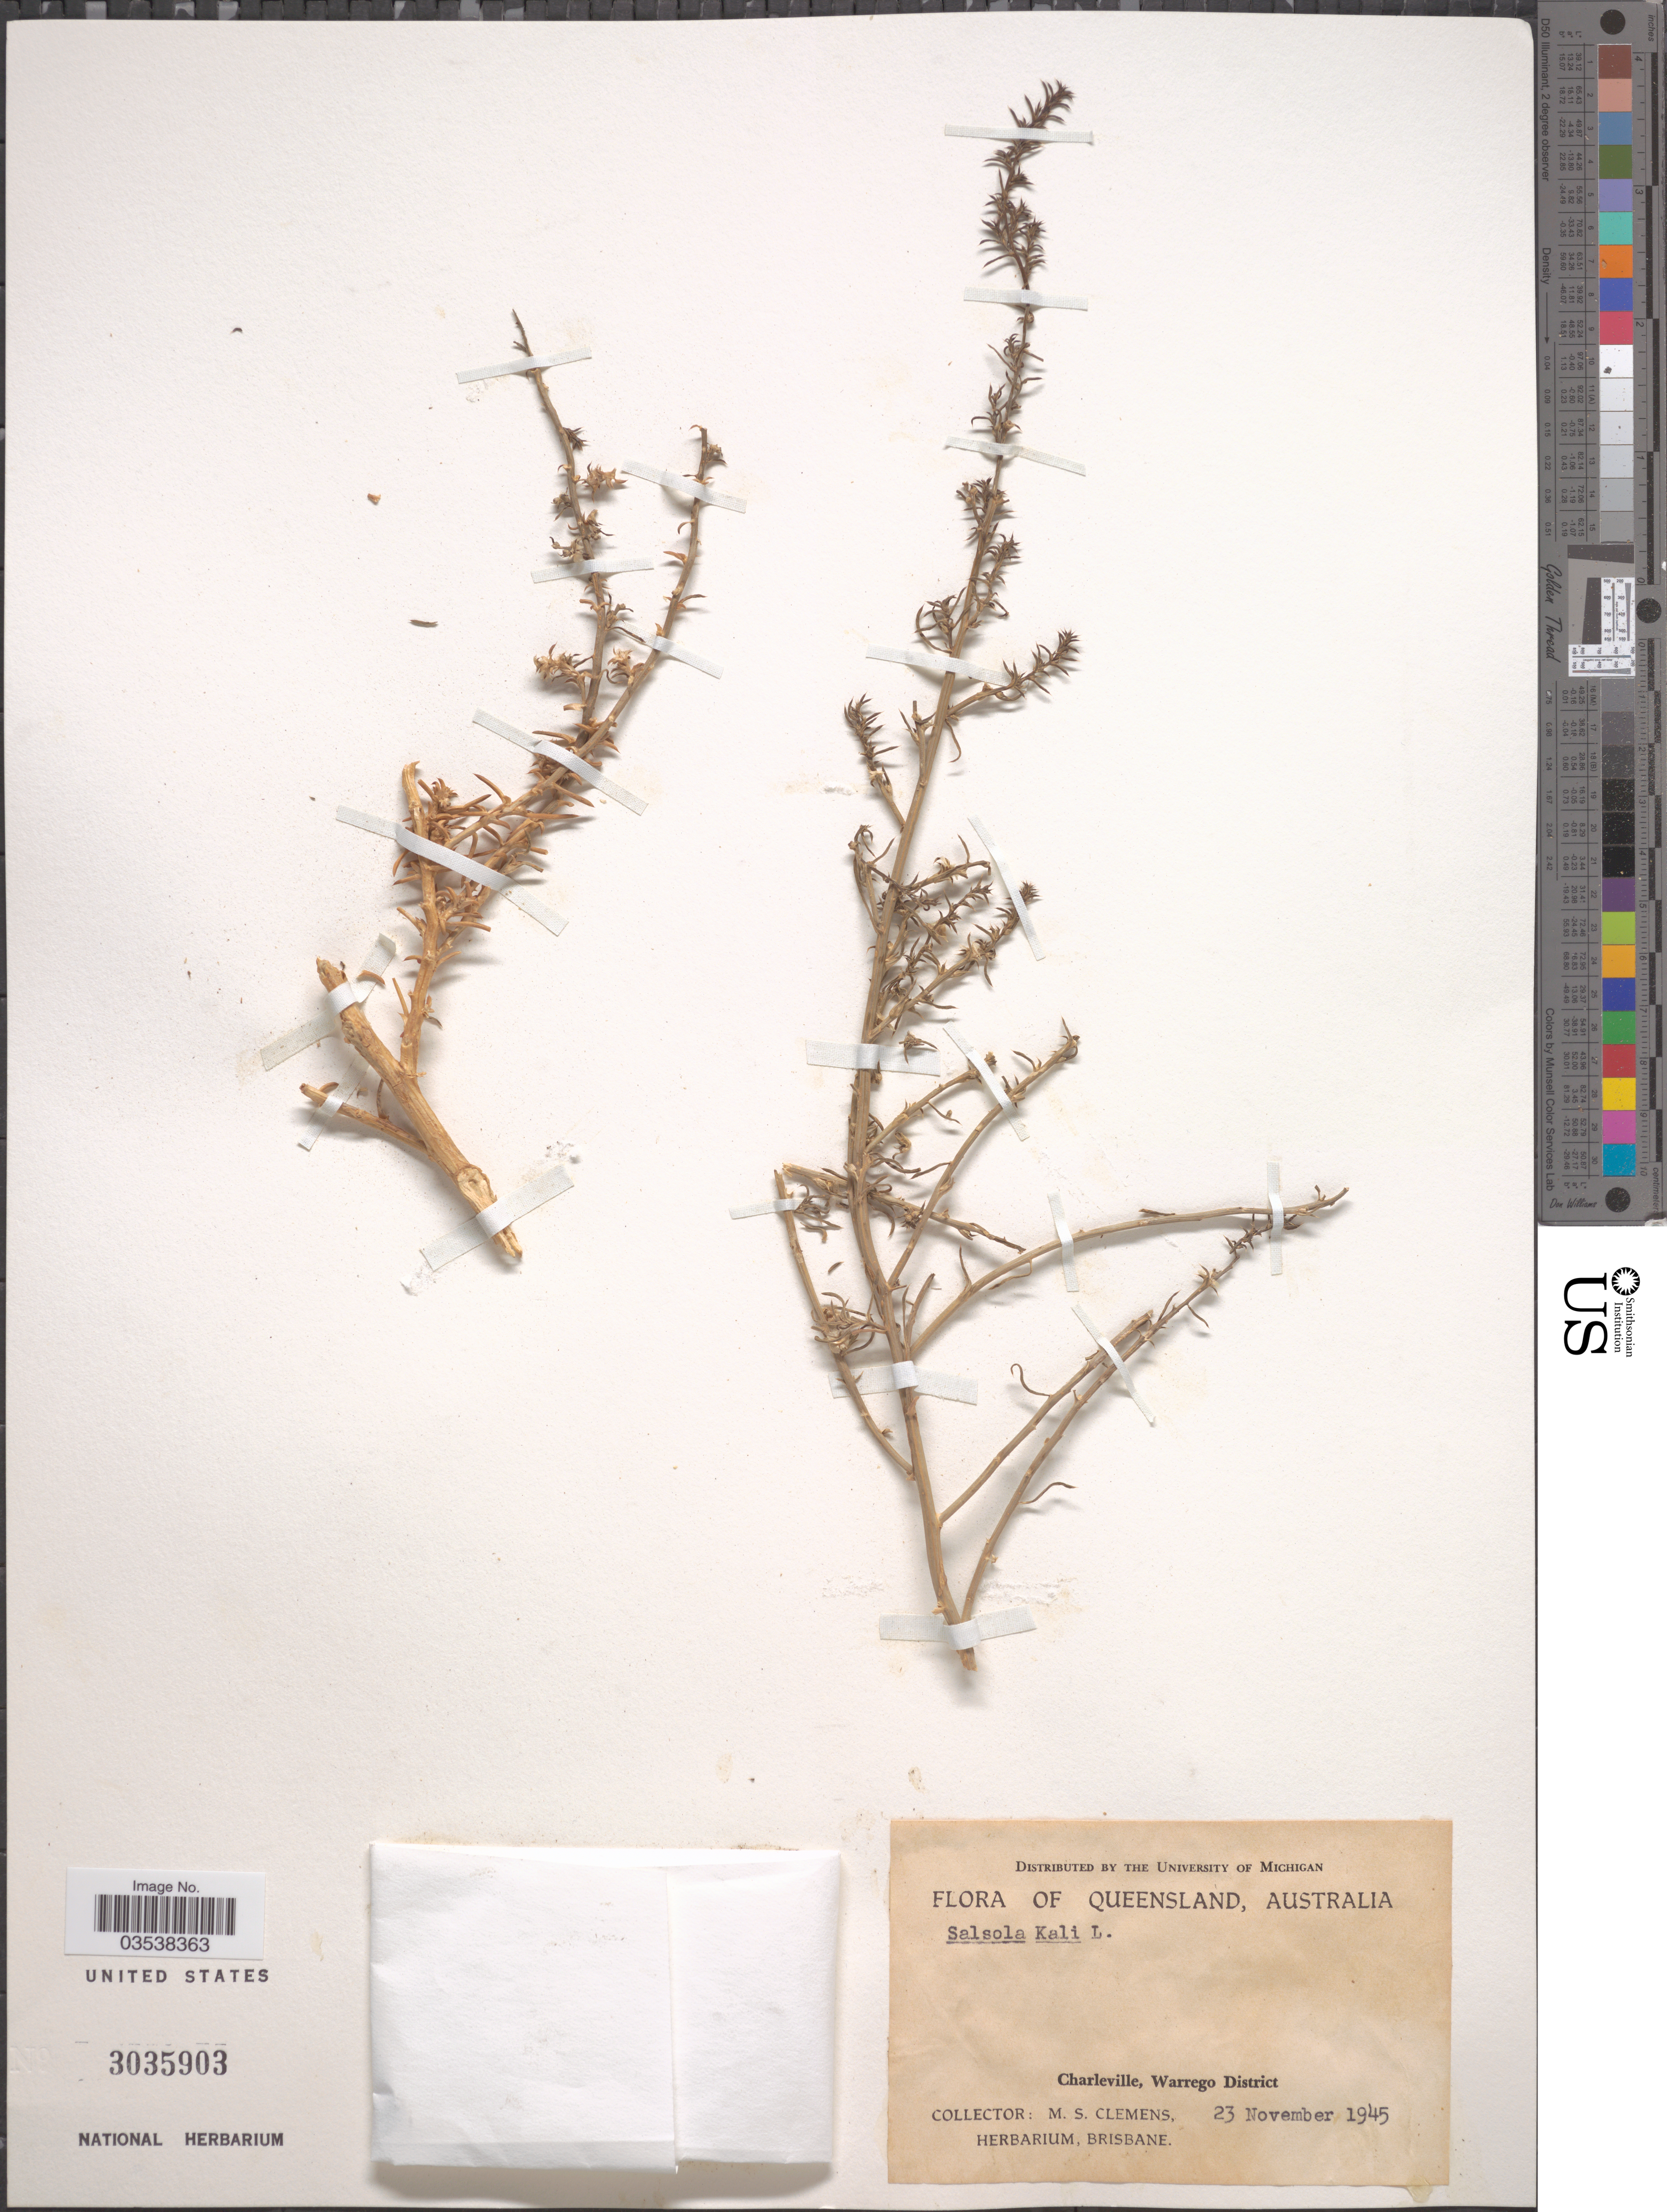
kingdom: Plantae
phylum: Tracheophyta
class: Magnoliopsida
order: Caryophyllales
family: Amaranthaceae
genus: Salsola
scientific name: Salsola kali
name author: L.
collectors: M. S. Clemens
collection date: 1945-11-23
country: Australia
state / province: Queensland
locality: Charleville, Warrego District.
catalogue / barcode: US 3035903